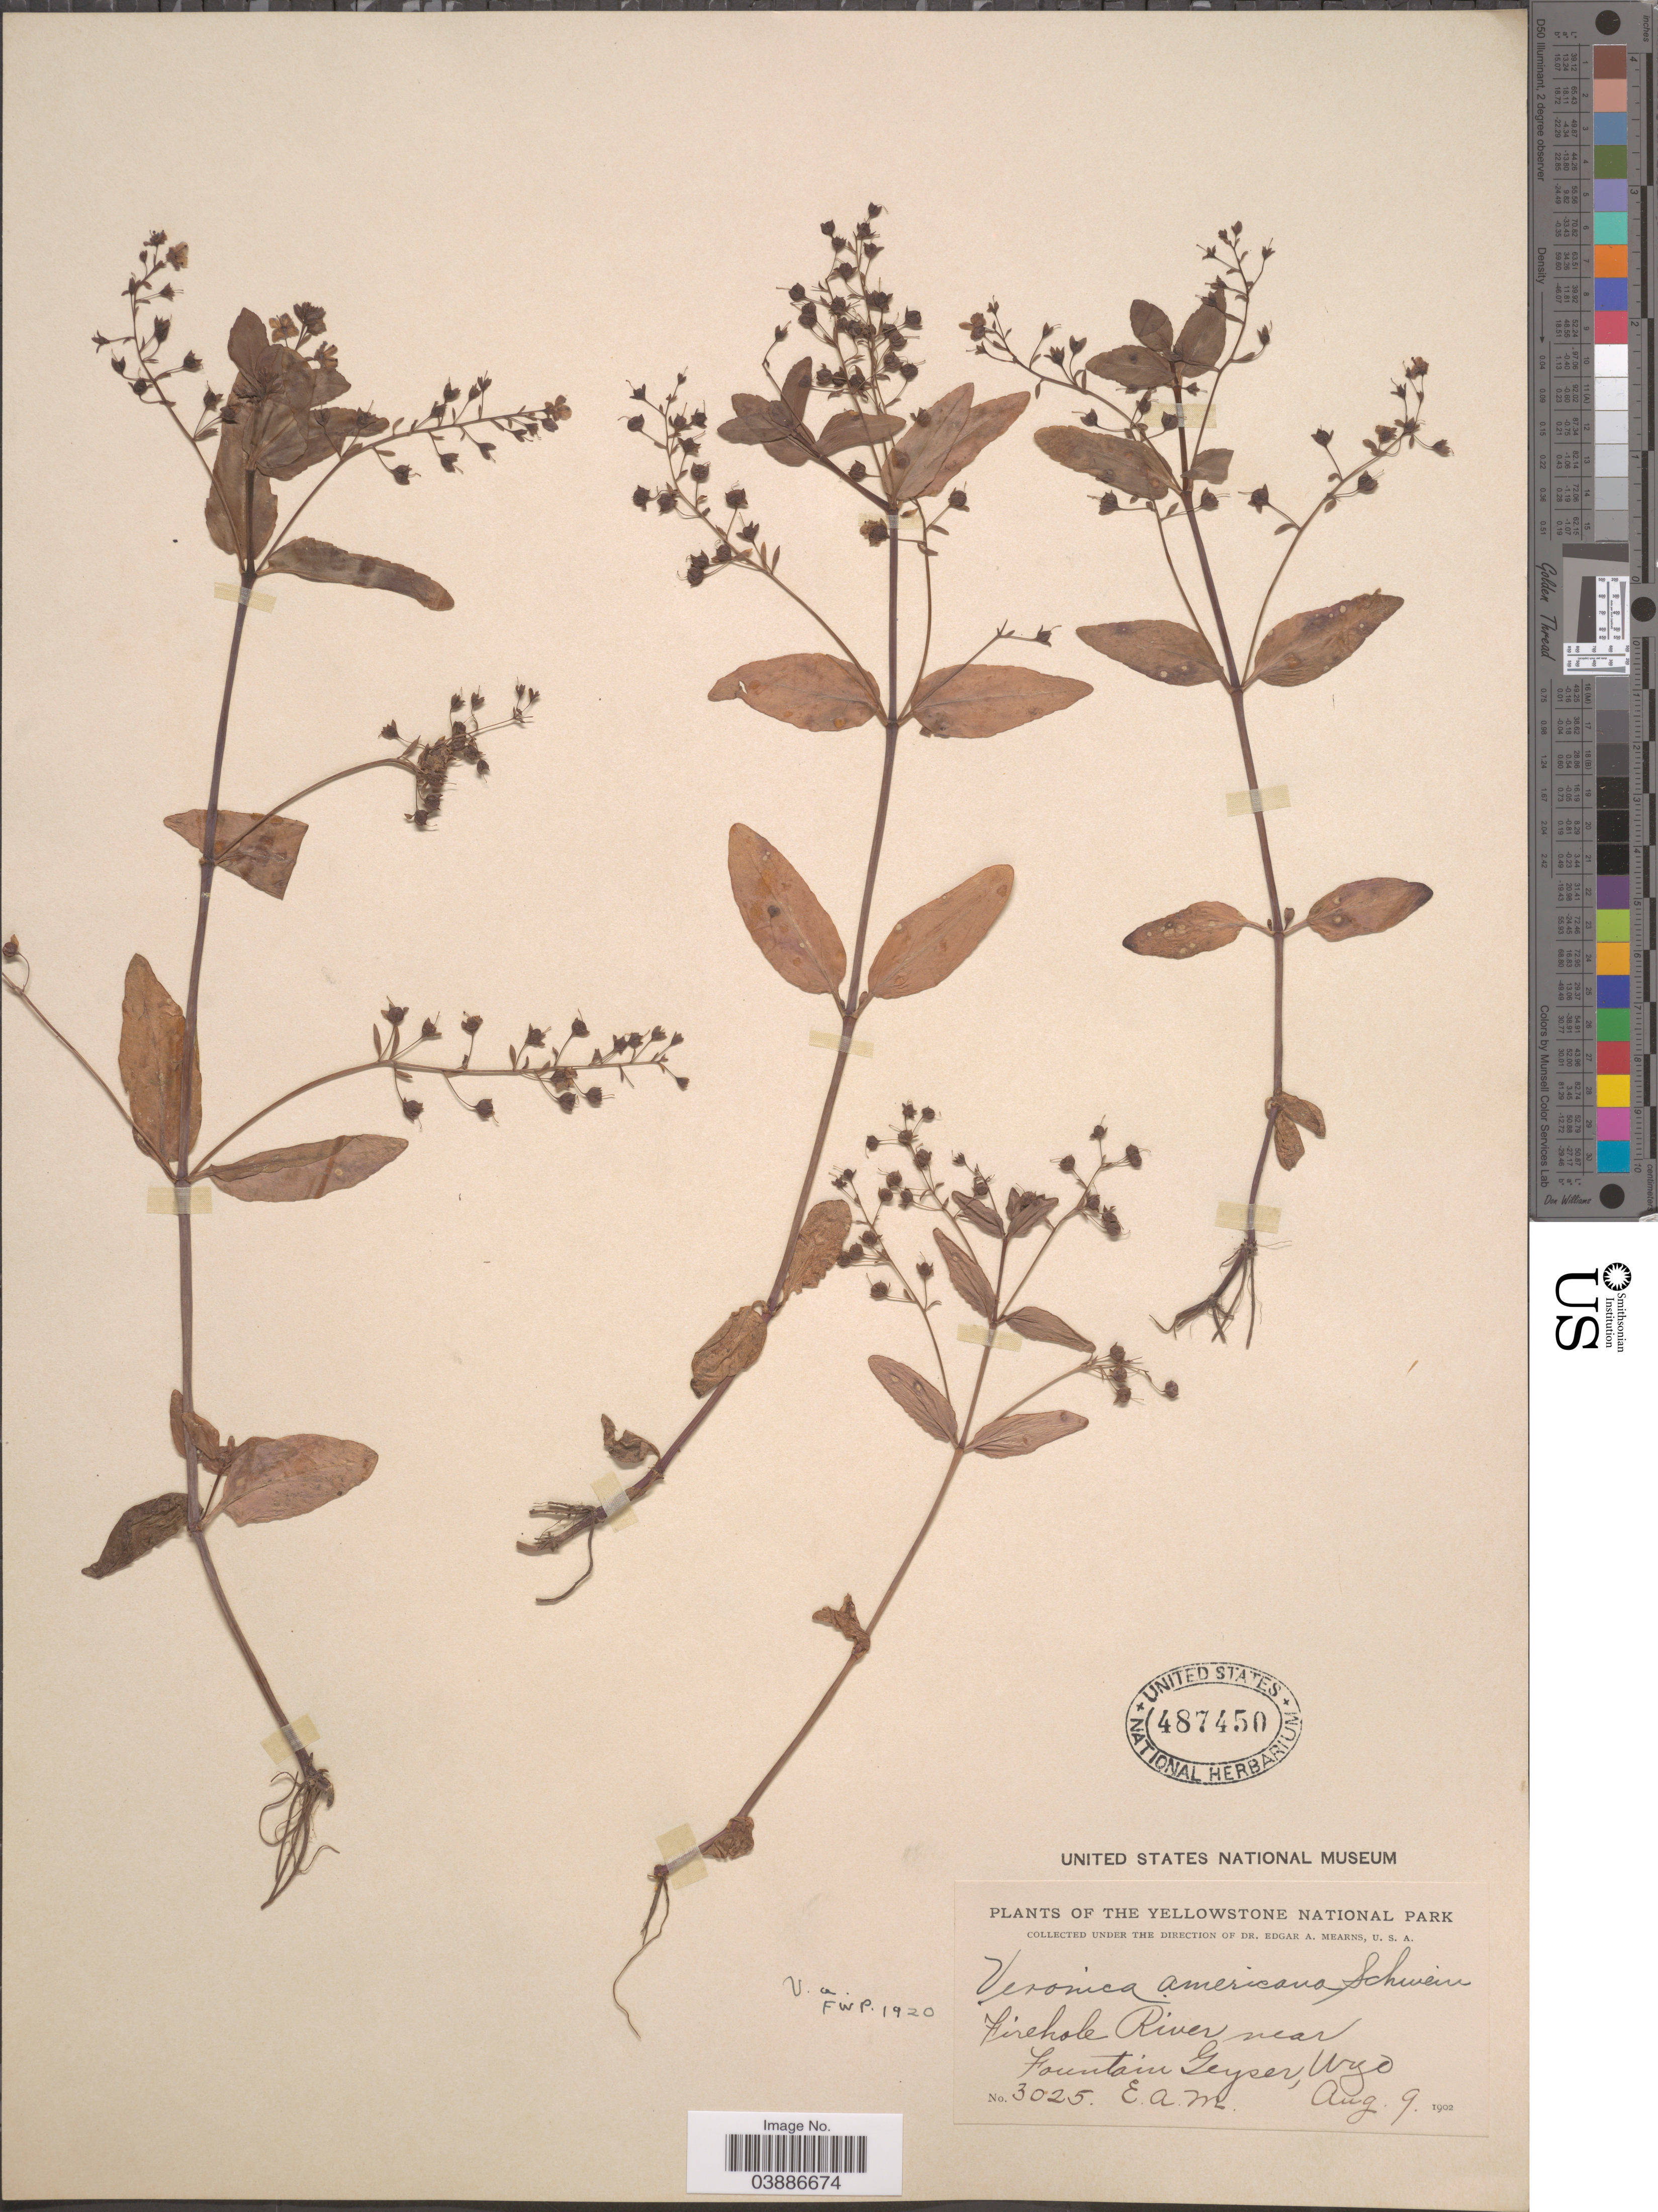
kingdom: Plantae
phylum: Tracheophyta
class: Magnoliopsida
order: Lamiales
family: Plantaginaceae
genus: Veronica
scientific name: Veronica americana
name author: Schwein. ex Benth.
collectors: E. A. Mearns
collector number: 3025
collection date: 1902-08-09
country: United States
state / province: Wyoming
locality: Yellowstone National Park. Firehole River near Fountain Geyser.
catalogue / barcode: US 487450